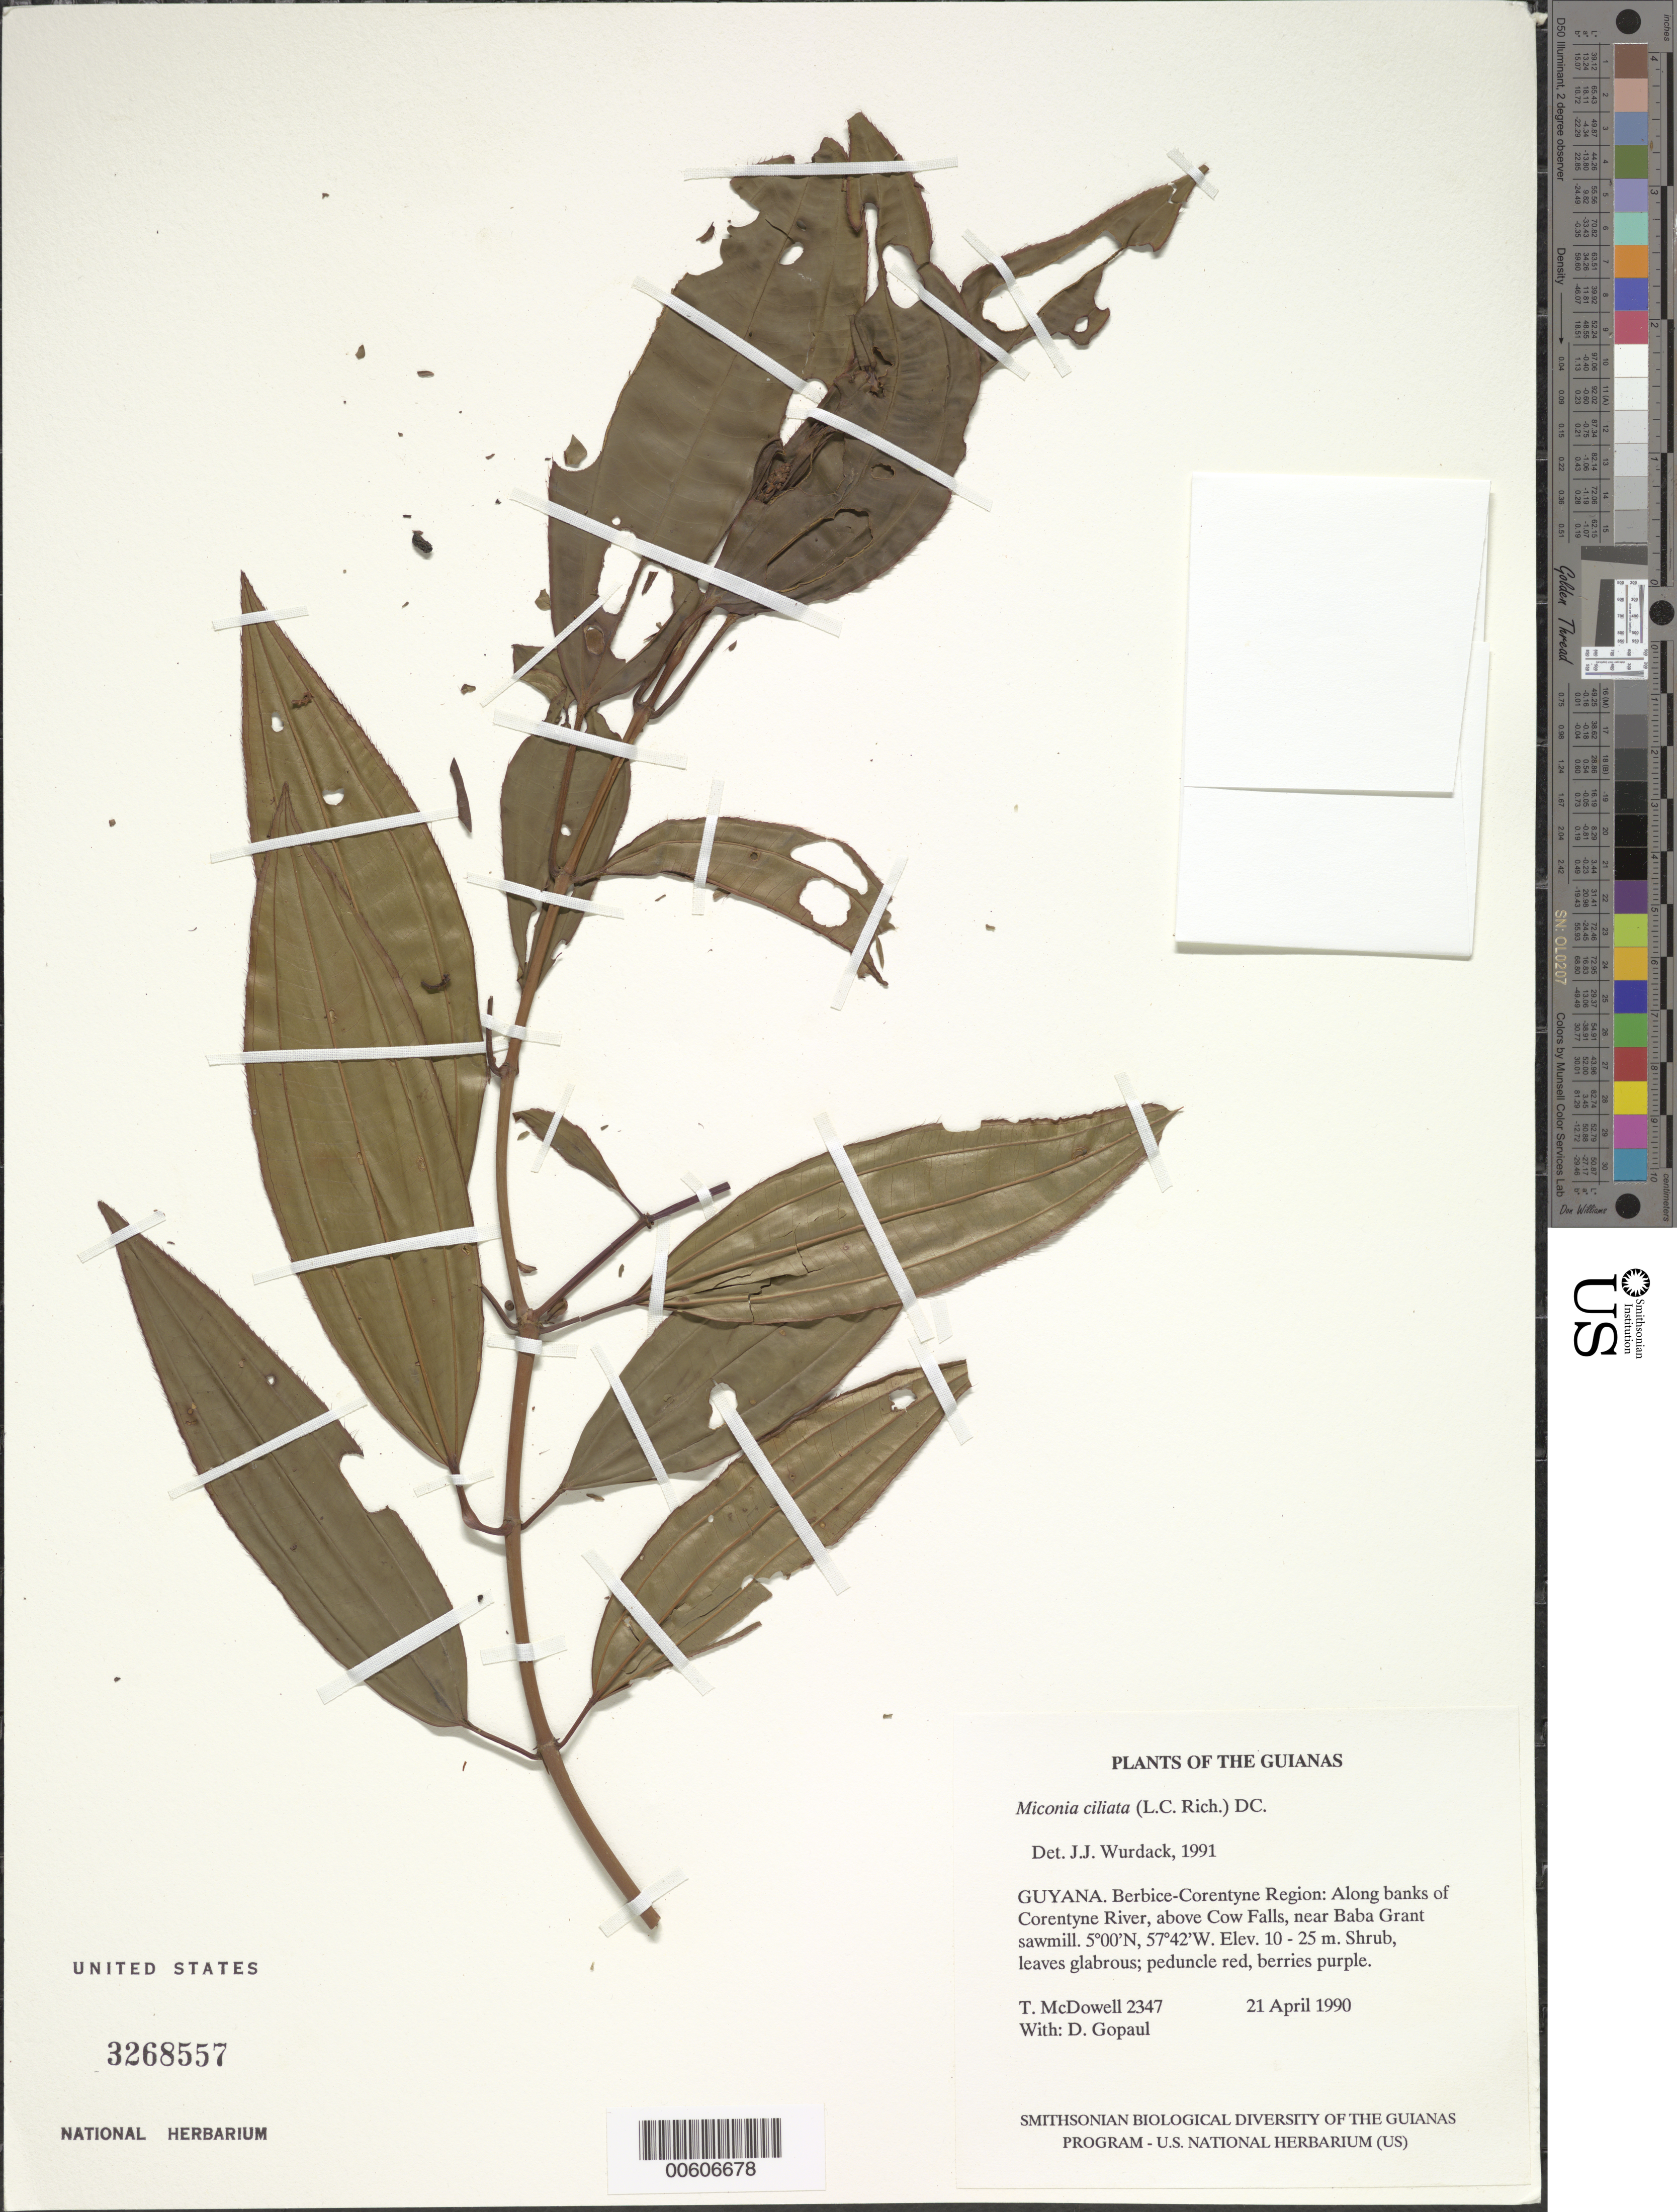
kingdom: Plantae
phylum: Tracheophyta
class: Magnoliopsida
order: Myrtales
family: Melastomataceae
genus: Miconia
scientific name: Miconia ciliata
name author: (Rich.) DC.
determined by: Wurdack, John J., (US), US (UNITED STATES)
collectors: T. McDowell & D. Gopaul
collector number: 2347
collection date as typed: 19 April 1990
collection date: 1990-04-19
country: Guyana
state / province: E. Berbice-Corentyne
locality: Along banks of Corentyne River, above Cow Falls, near the Baba Grant sawmill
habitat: Along river and in nearby forest, logging area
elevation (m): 10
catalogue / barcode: US 3268557